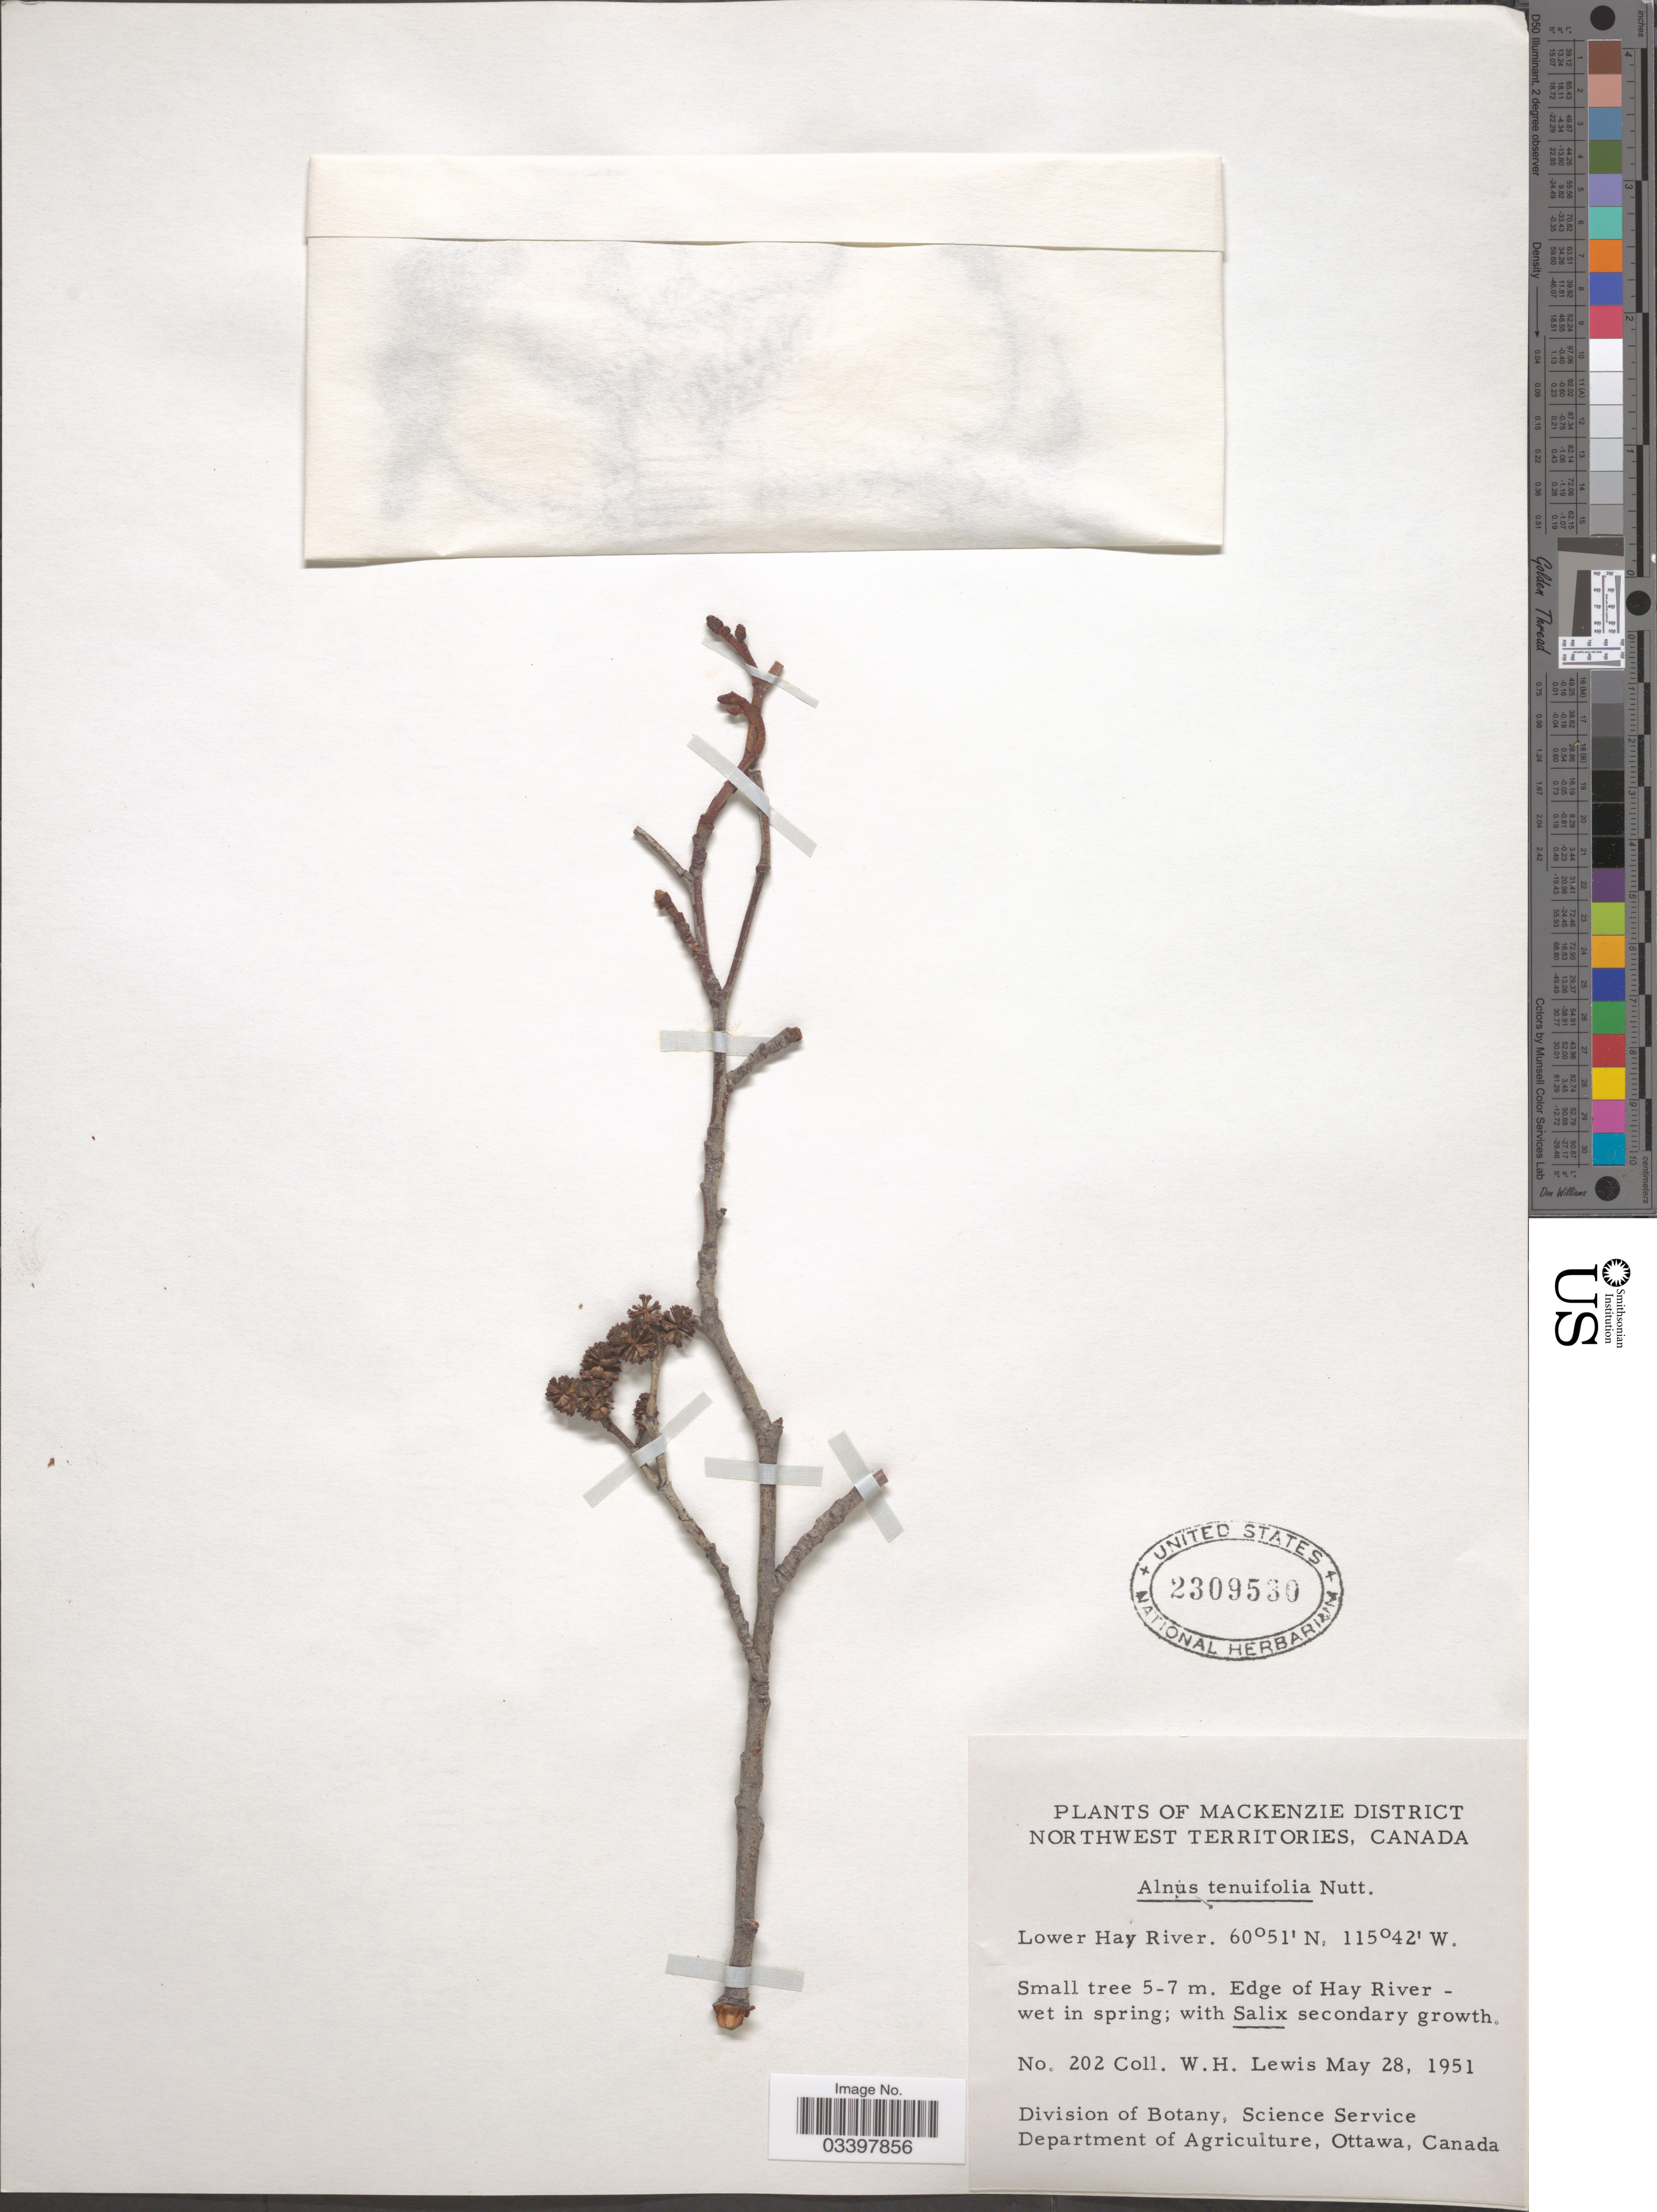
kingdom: Plantae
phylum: Tracheophyta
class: Magnoliopsida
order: Fagales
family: Betulaceae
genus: Alnus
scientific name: Alnus incana subsp. tenuifolia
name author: (Nutt.) Breitung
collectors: W. H. Lewis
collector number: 202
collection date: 1951-05-28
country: Canada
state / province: Northwest Territories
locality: Mackenzie District, Lower Hay River.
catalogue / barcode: US 2309530